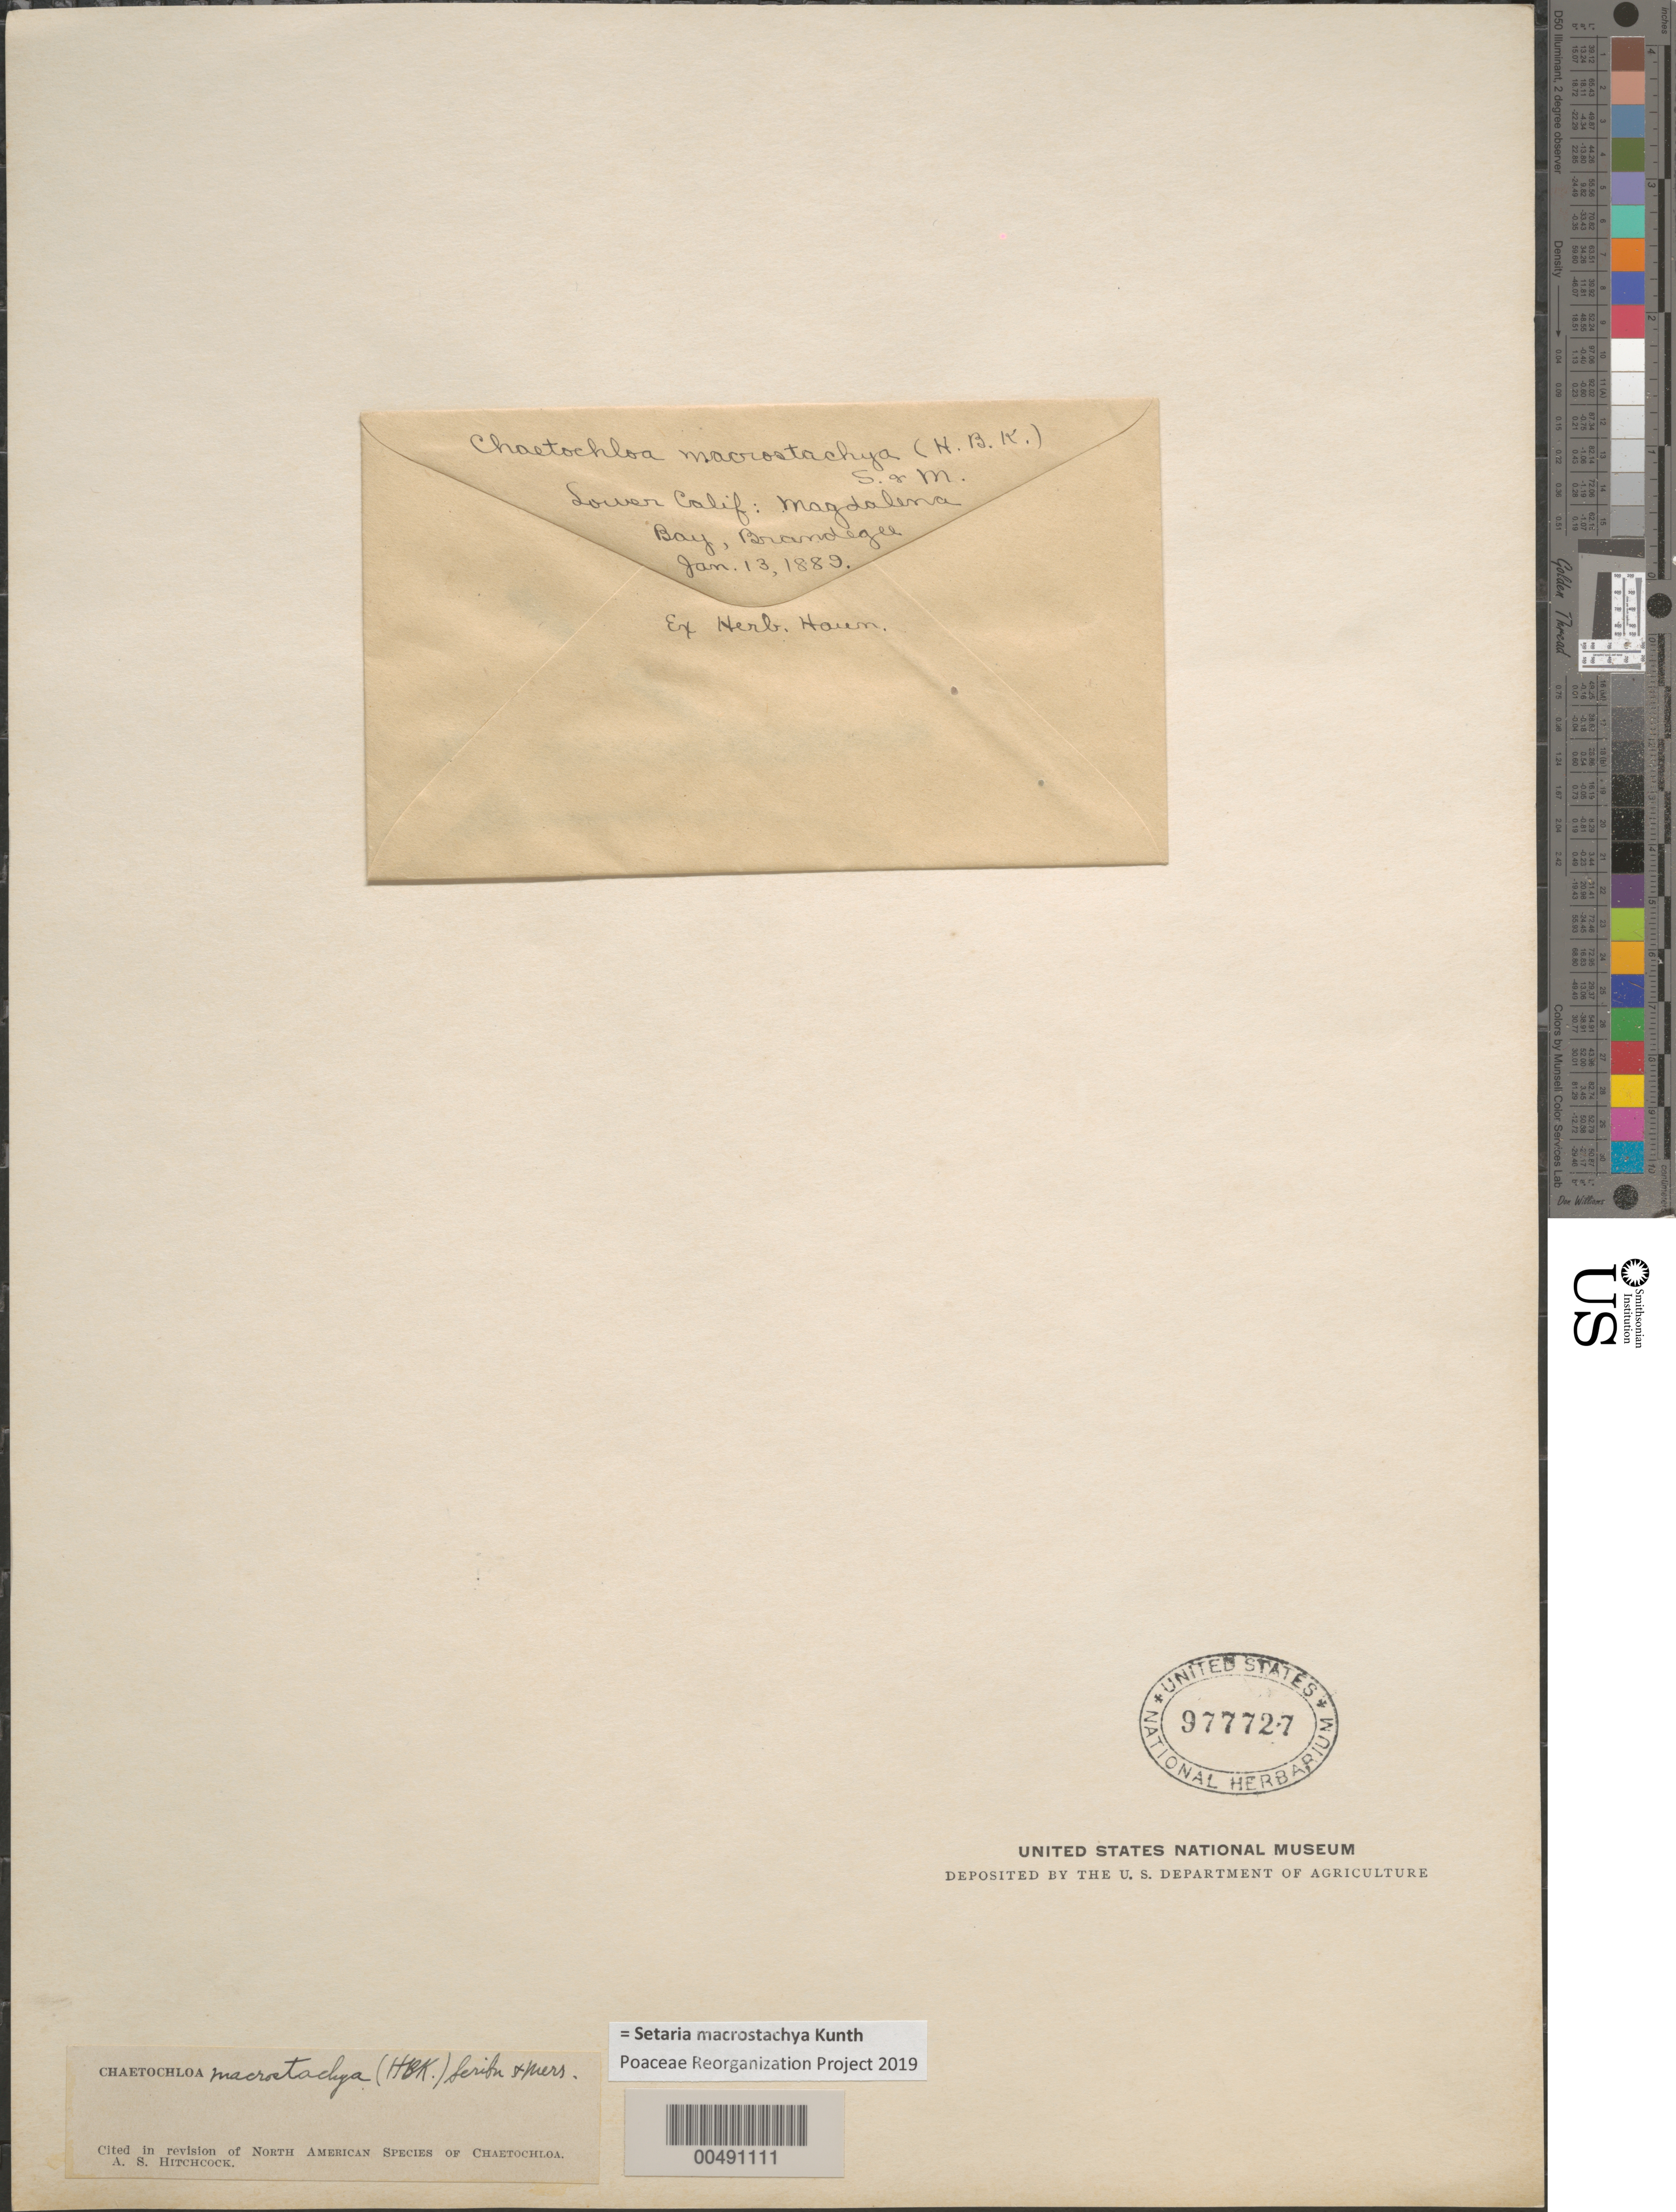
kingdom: Plantae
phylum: Tracheophyta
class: Liliopsida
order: Poales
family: Poaceae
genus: Setaria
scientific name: Setaria macrostachya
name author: Kunth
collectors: T. S. Brandegee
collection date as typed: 13 Jan 1889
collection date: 1889-01-13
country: Mexico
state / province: Baja California Sur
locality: Magdalena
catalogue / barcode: US 977727